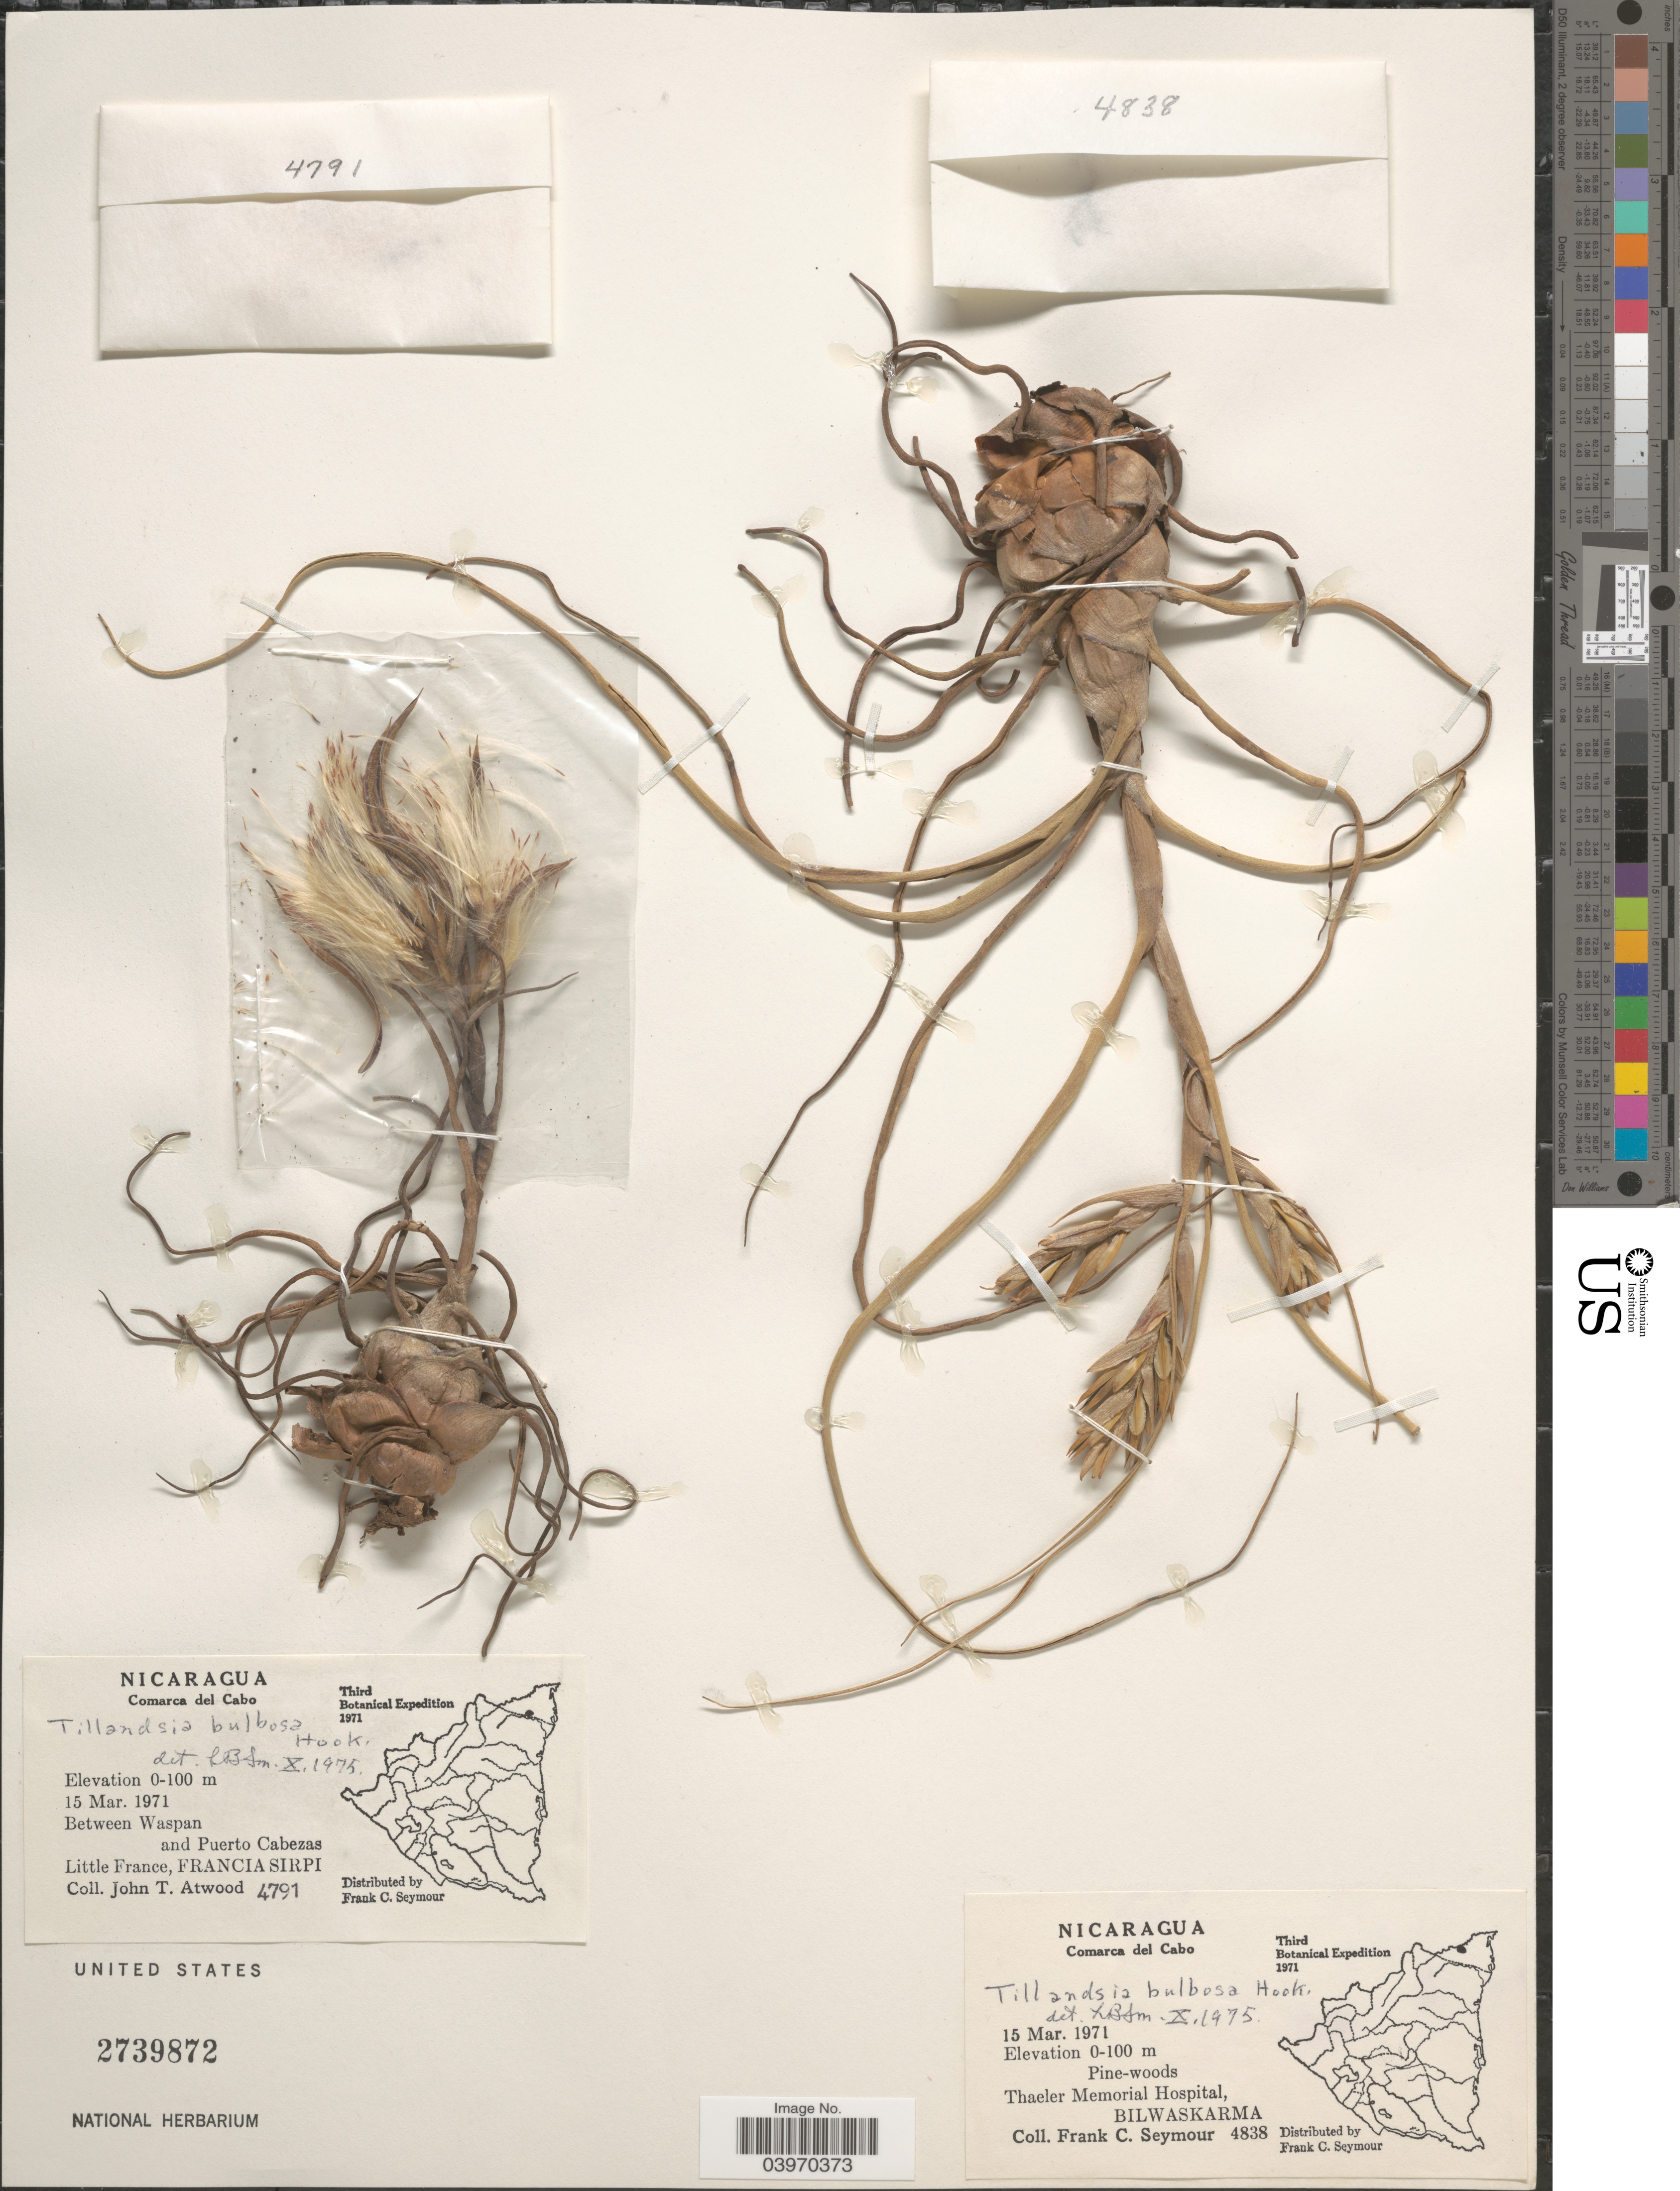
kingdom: Plantae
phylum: Tracheophyta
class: Liliopsida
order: Poales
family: Bromeliaceae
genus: Tillandsia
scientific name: Tillandsia bulbosa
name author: Hook.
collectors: J. T. Atwood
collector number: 4791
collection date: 1971-03-15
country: Nicaragua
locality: Comarca del Cabo. Between Waspan and Puerto Cabezas. Little France, Francia Sirpi.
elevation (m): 0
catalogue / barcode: US 2739872